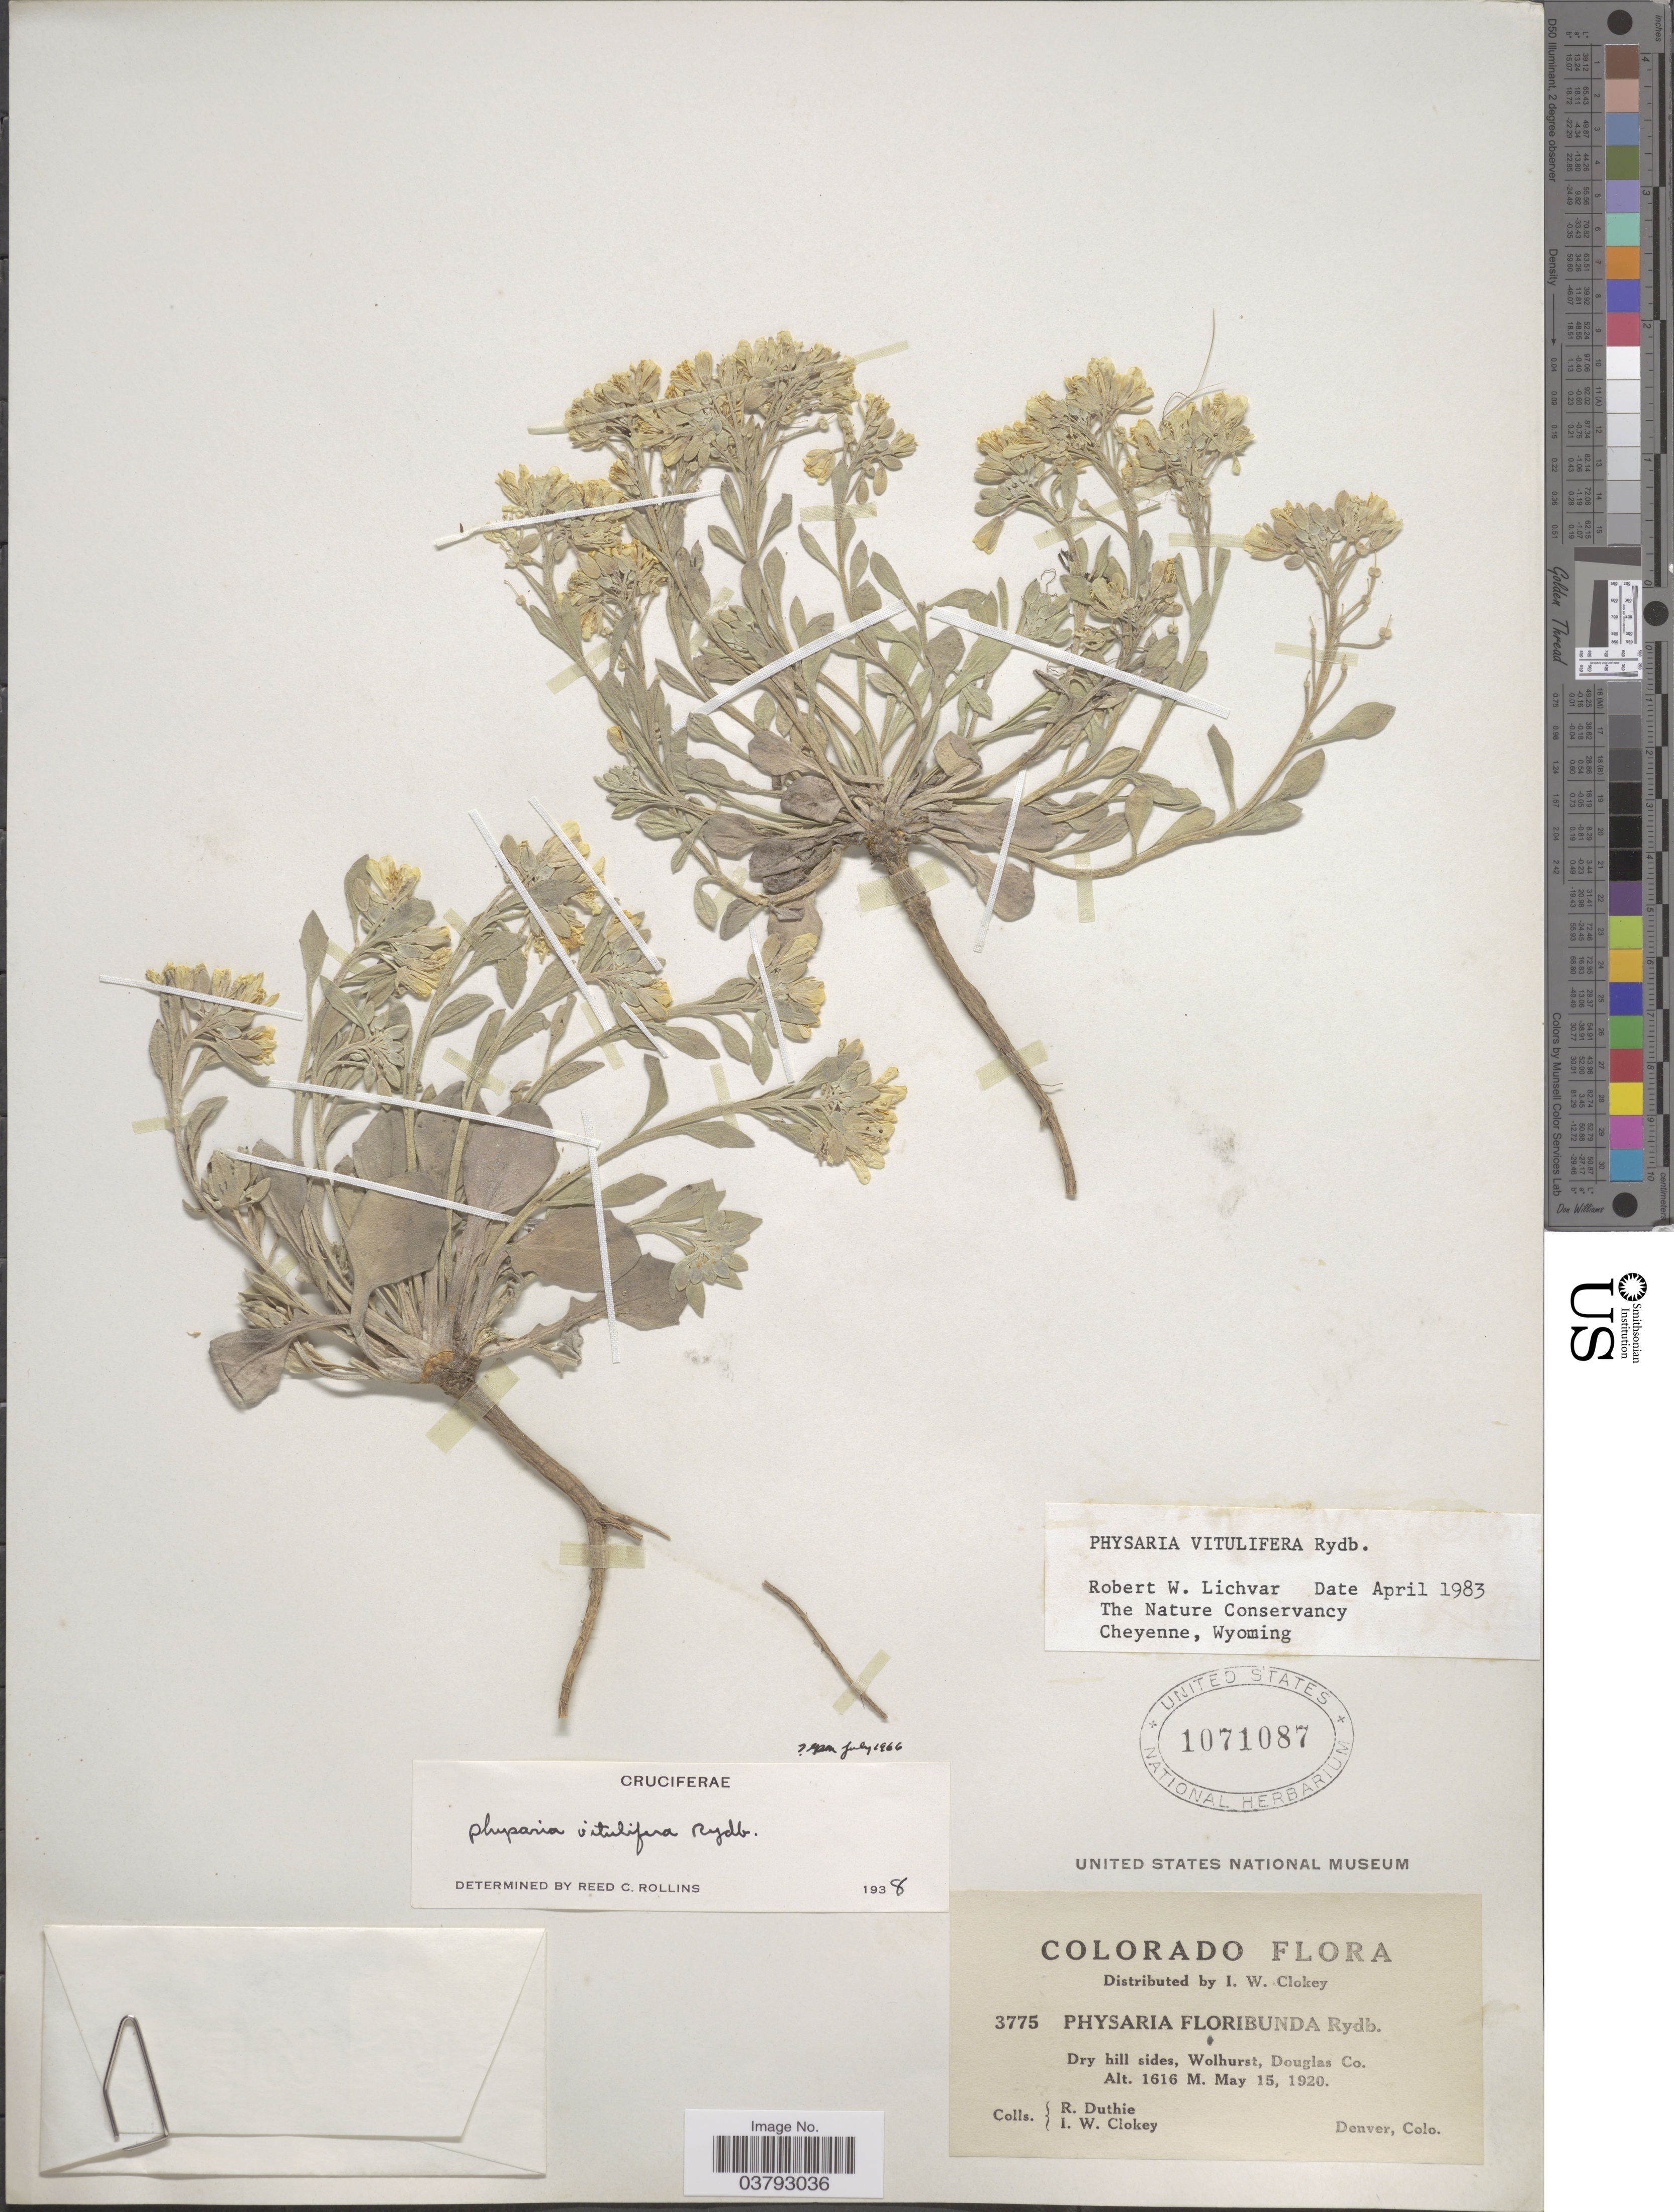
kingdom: Plantae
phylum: Tracheophyta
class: Magnoliopsida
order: Brassicales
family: Brassicaceae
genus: Physaria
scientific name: Physaria vitulifera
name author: Rydb.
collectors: R. Duthie & I. W. Clokey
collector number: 3775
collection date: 1920-05-15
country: United States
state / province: Colorado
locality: Wolhurst, Douglas Co.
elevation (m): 1616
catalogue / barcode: US 1071087